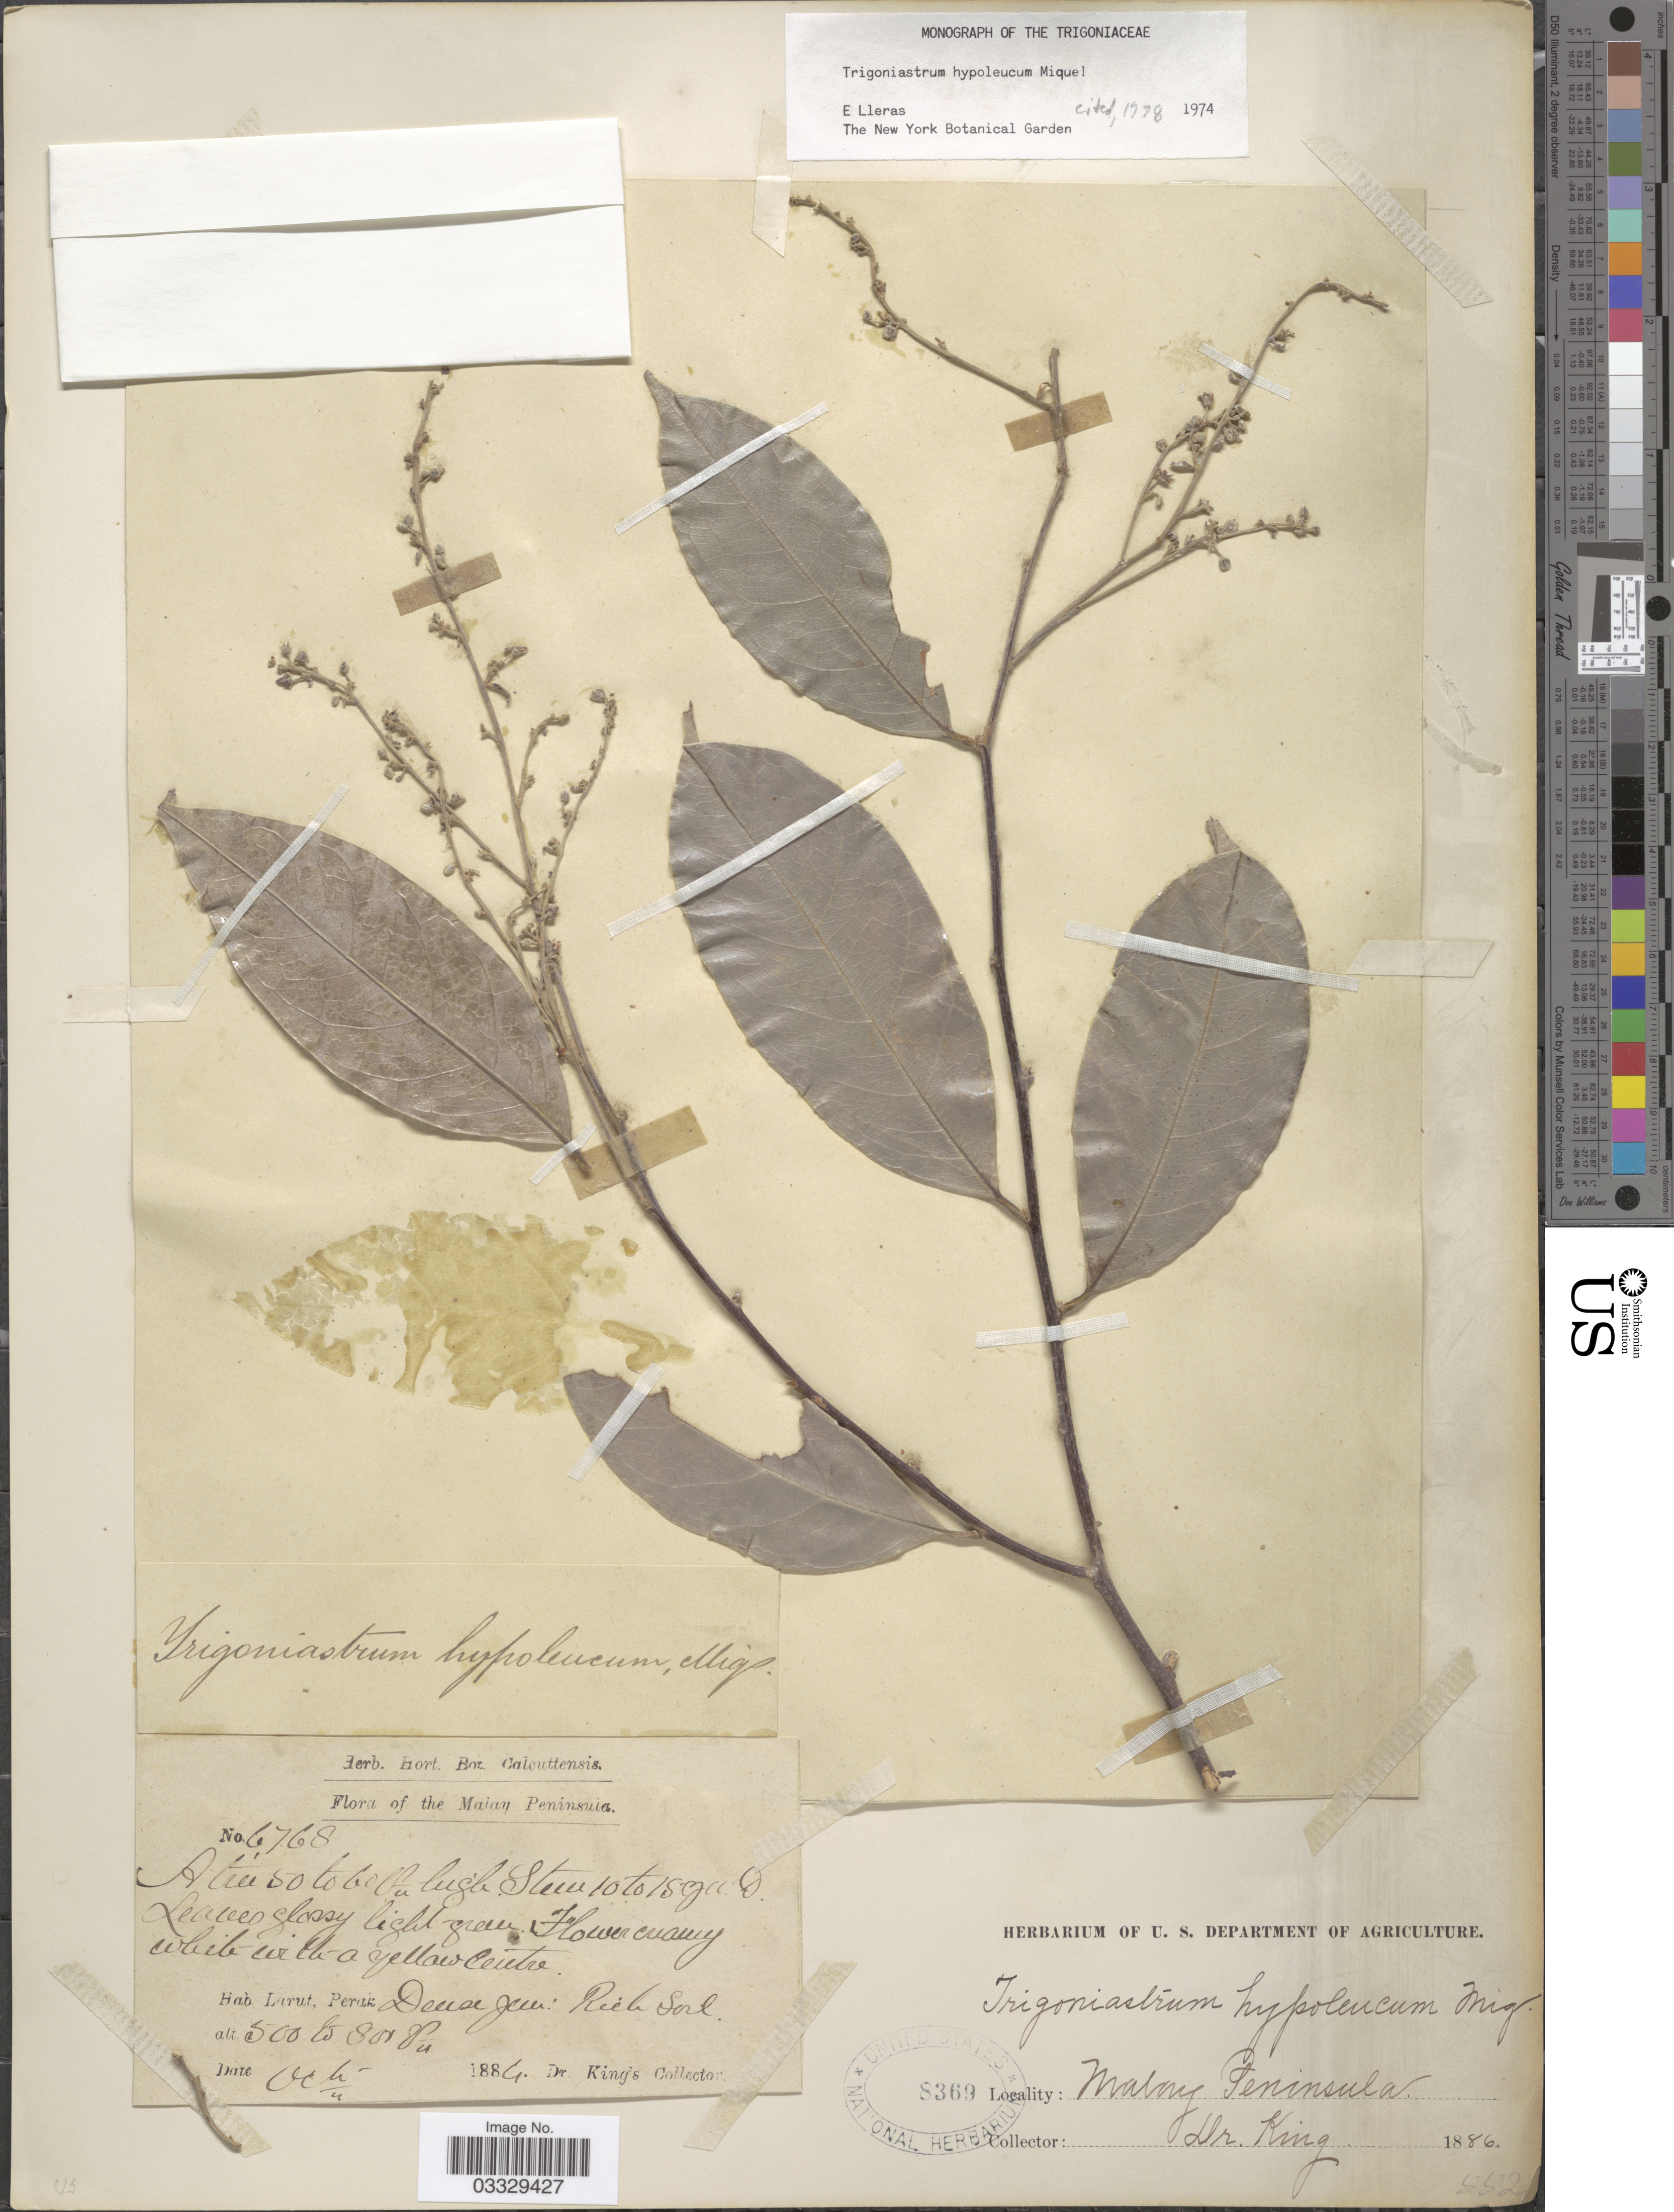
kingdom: Plantae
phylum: Tracheophyta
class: Magnoliopsida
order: Malpighiales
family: Trigoniaceae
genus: Trigoniastrum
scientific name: Trigoniastrum hypoleucum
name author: Miq.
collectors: Dr. King's collector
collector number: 6768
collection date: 1884-10-04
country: Malaysia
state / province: Perak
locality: Malay Peninsula. Larut.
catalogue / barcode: US 8369